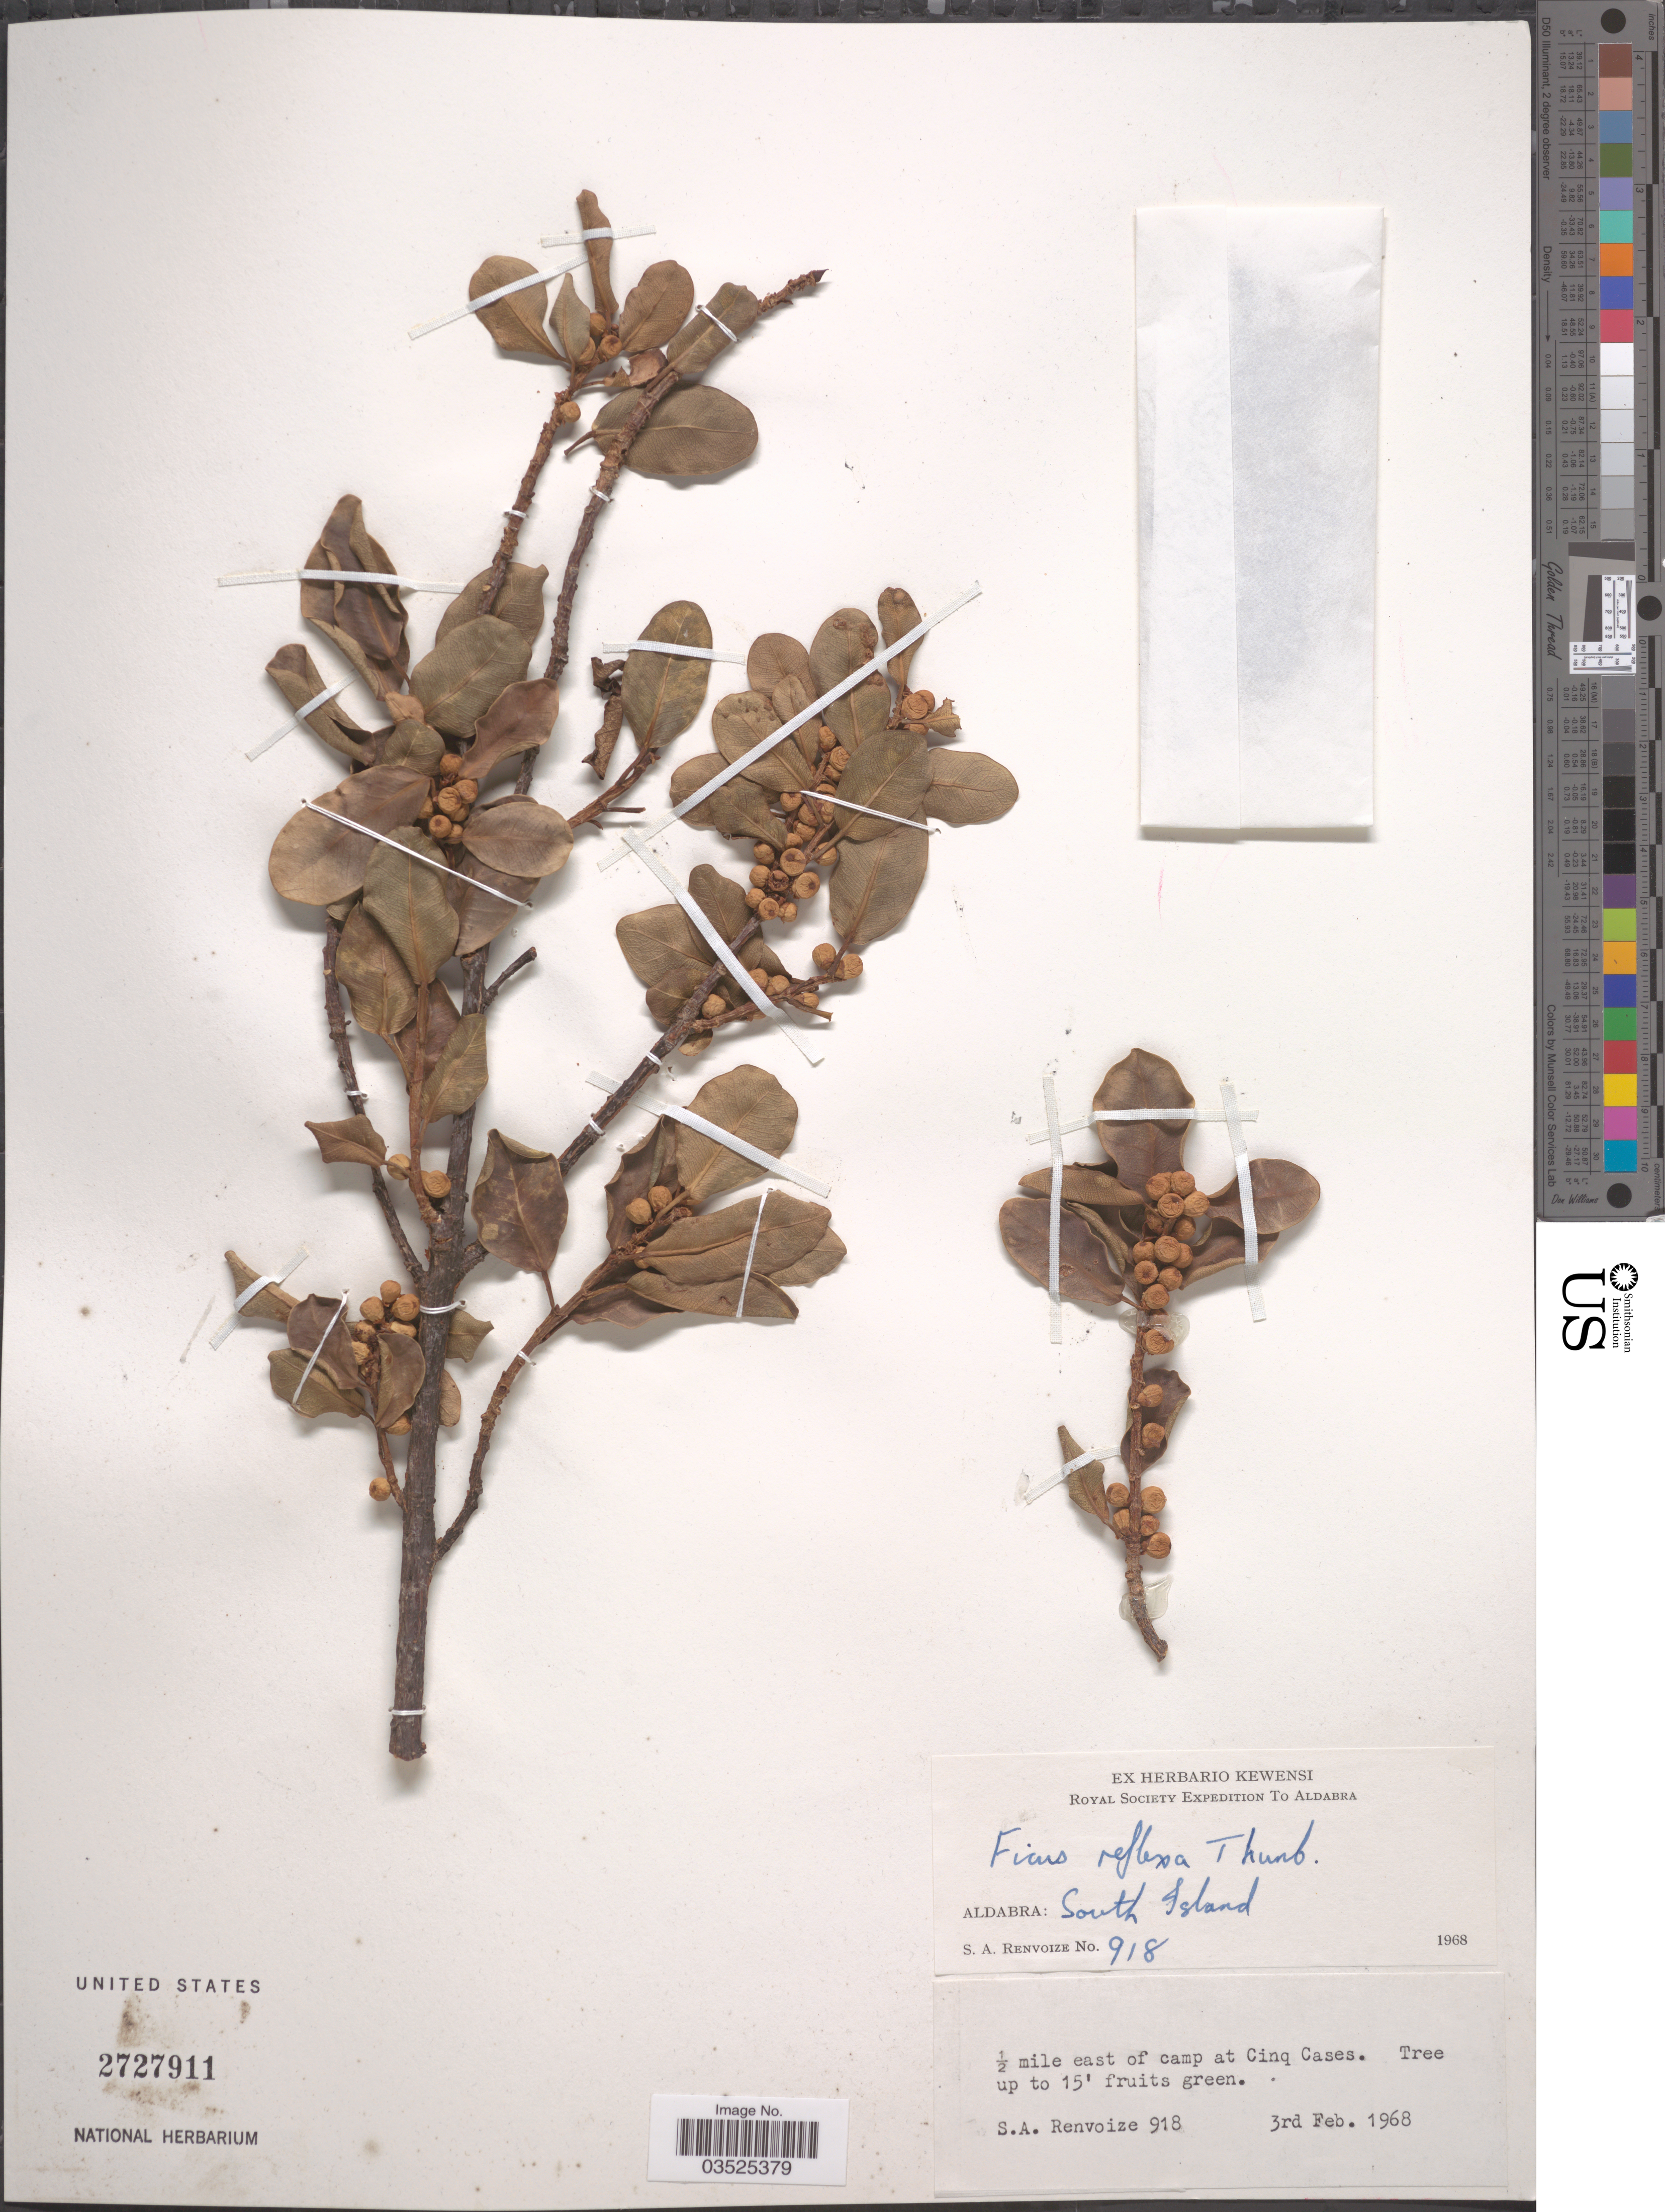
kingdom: Plantae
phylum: Tracheophyta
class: Magnoliopsida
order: Rosales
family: Moraceae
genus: Ficus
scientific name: Ficus reflexa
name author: Thunb.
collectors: S. A. Renvoize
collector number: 918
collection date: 1968-02-03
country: Seychelles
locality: Aldabra: South Island. ½ mile east of camp at Cinq Cases.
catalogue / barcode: US 2727911